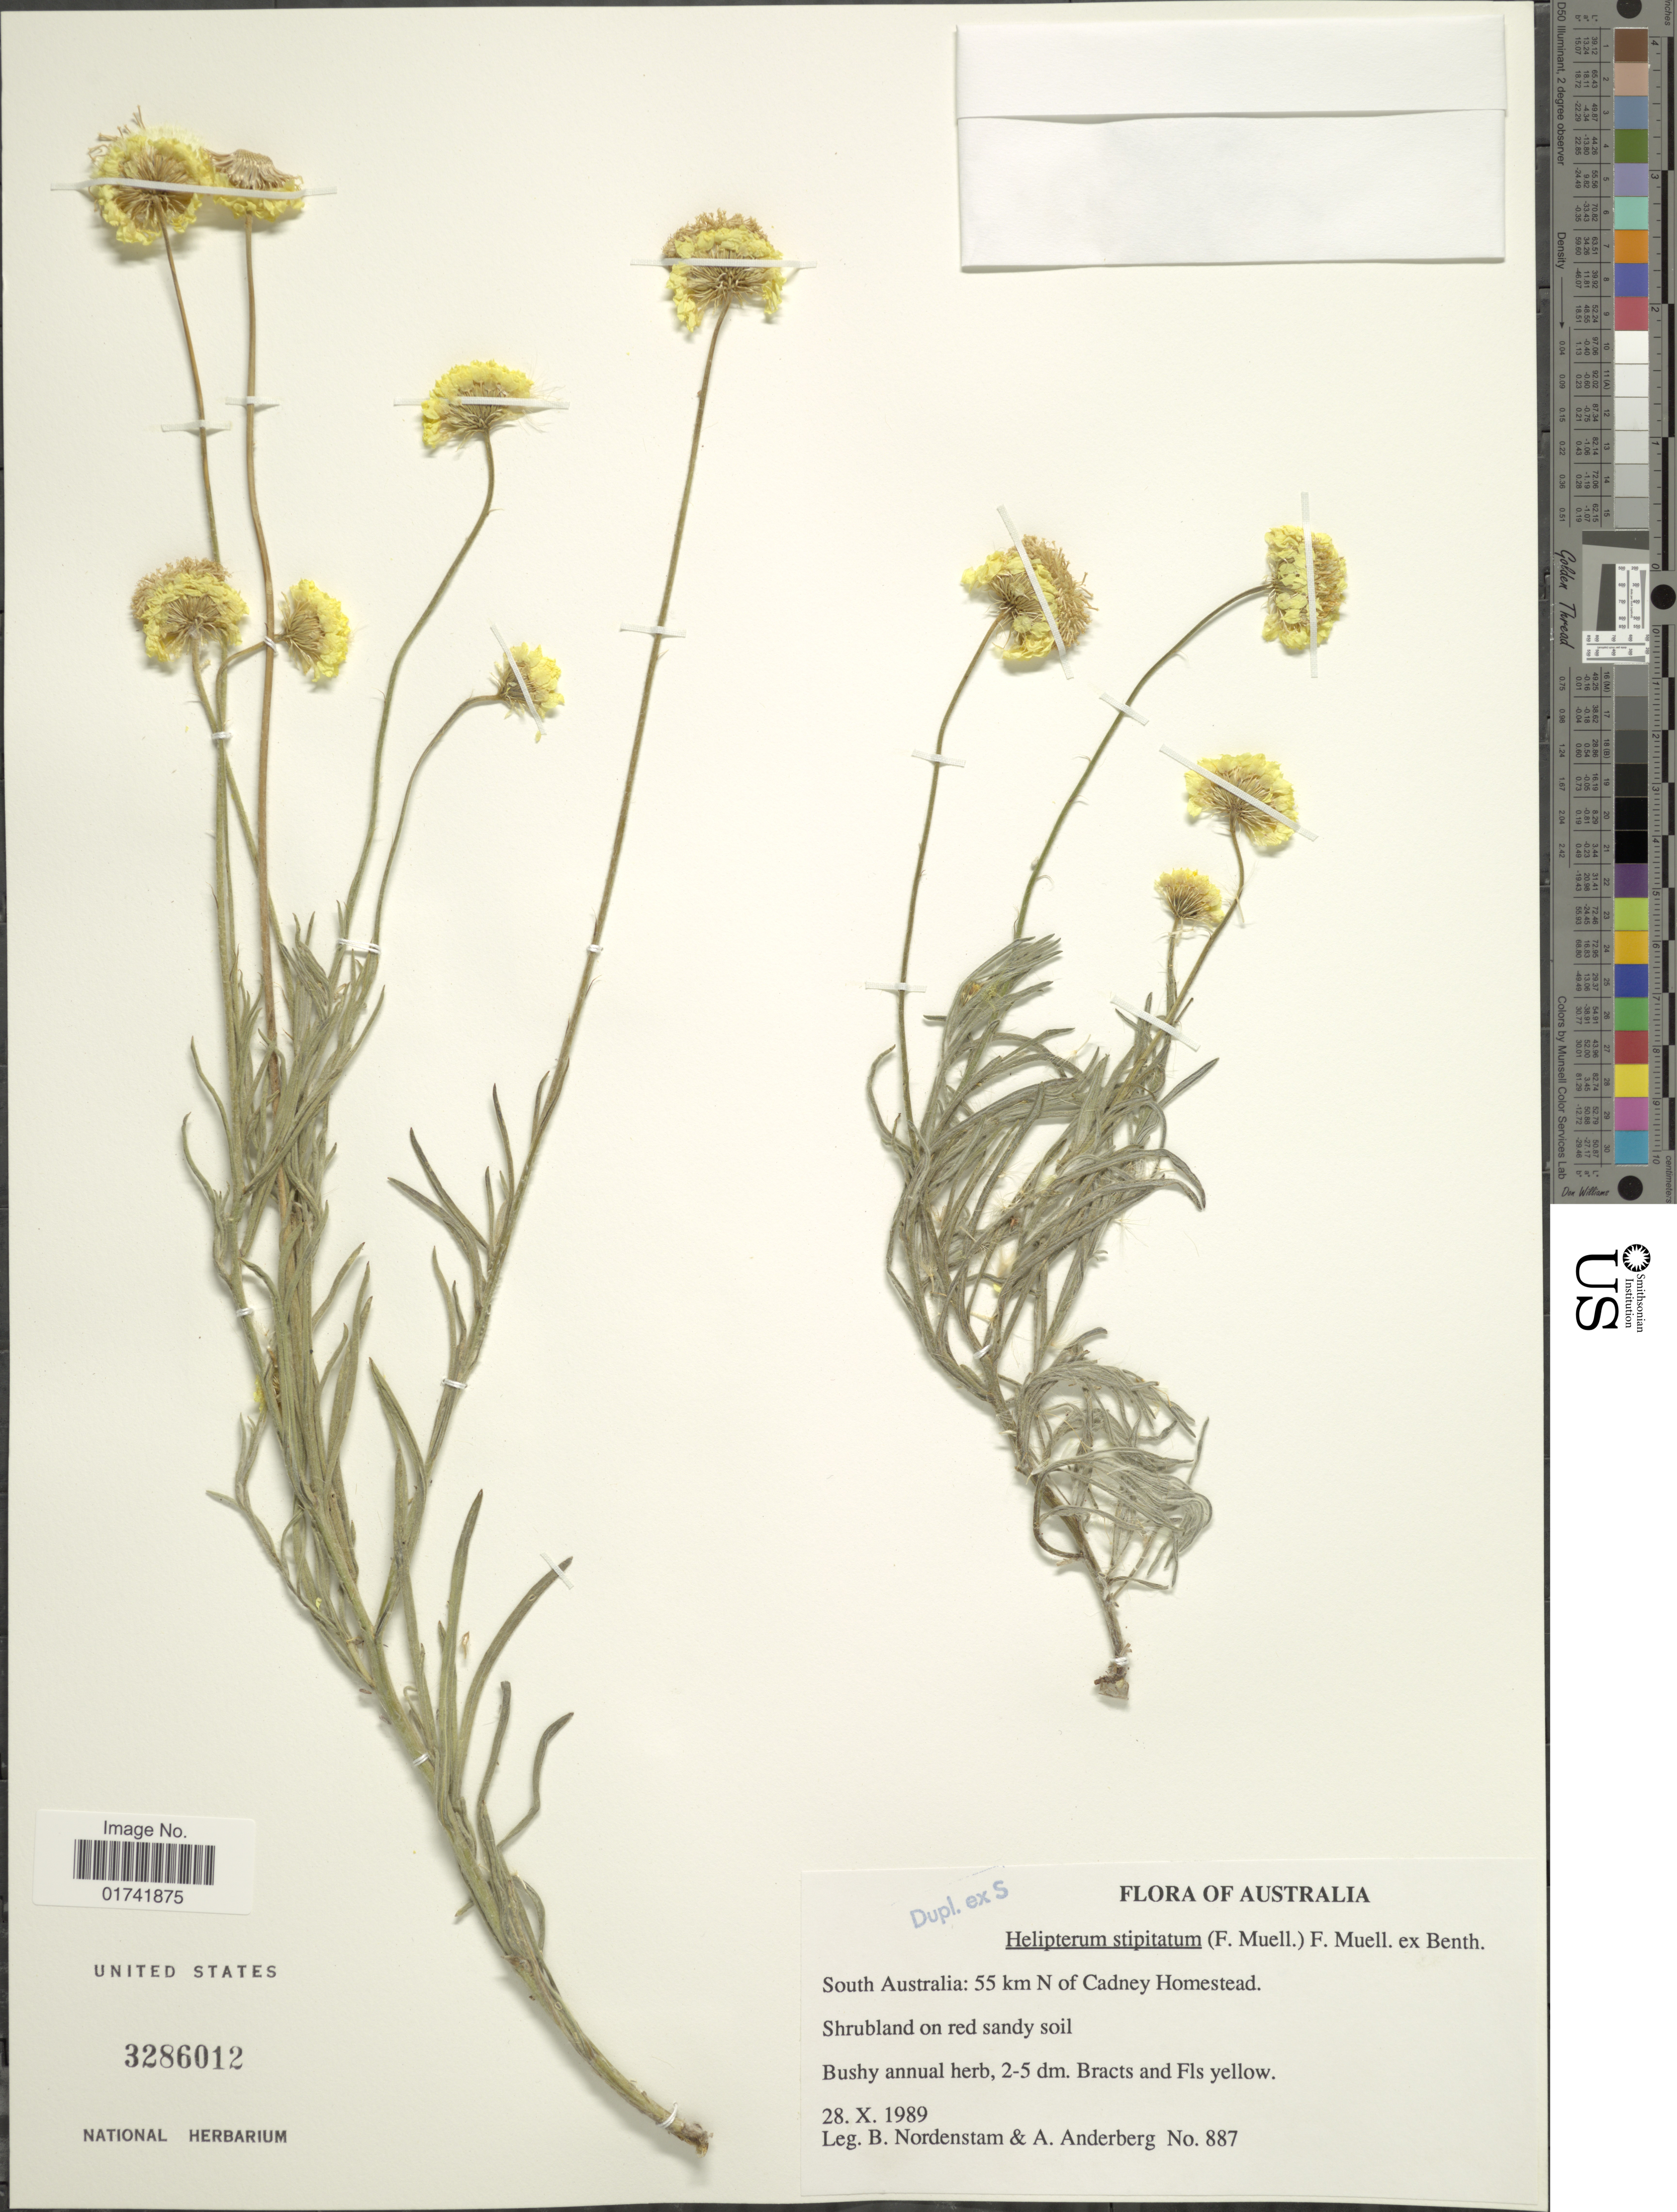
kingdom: Plantae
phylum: Tracheophyta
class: Magnoliopsida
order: Asterales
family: Asteraceae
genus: Leucochrysum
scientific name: Leucochrysum stipitatum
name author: (F. Muell.) Paul G. Wilson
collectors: B. Nordenstam & A. A. Anderberg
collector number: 887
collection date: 1989-10-28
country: Australia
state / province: South Australia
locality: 55 km N of Cadney Homestead.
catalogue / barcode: US 3286012